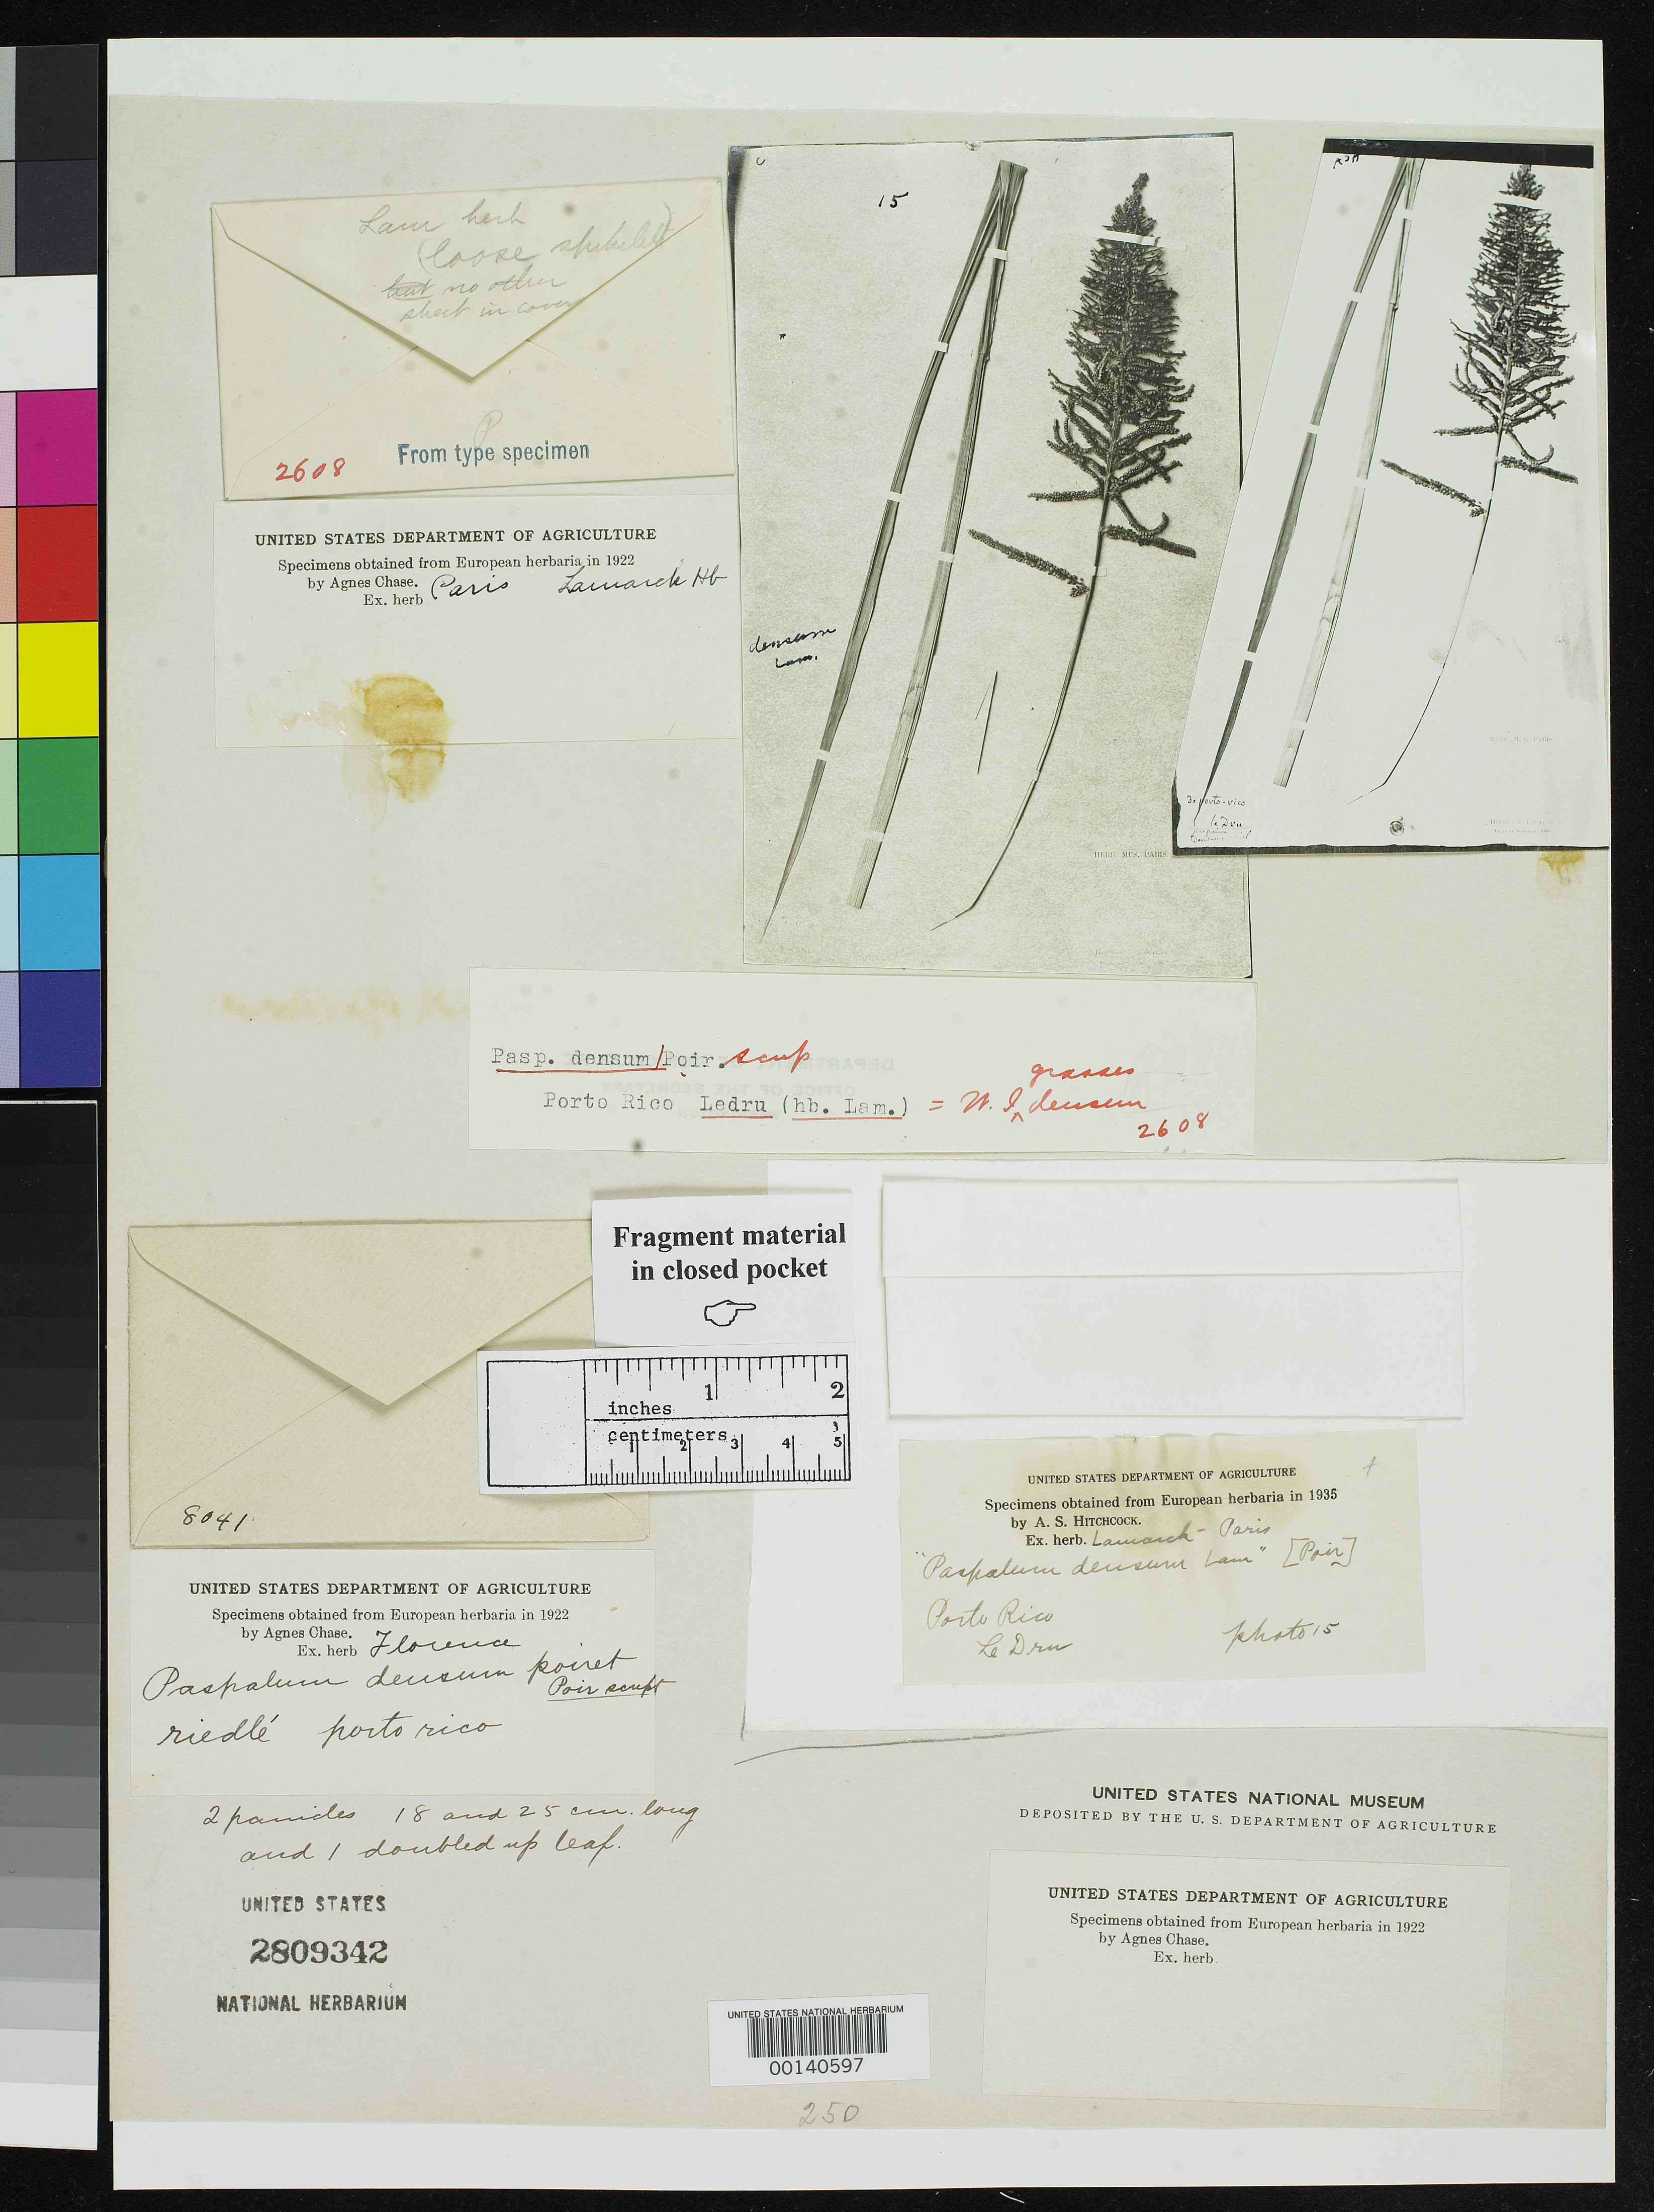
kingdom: Plantae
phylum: Tracheophyta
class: Liliopsida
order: Poales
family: Poaceae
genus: Paspalum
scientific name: Paspalum densum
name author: Poir. in Lam.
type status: Type Fragment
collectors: A. Le Dru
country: Puerto Rico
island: Greater Antilles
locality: Sierra de Naguabo ad Rio Blanco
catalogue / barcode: US 2809342